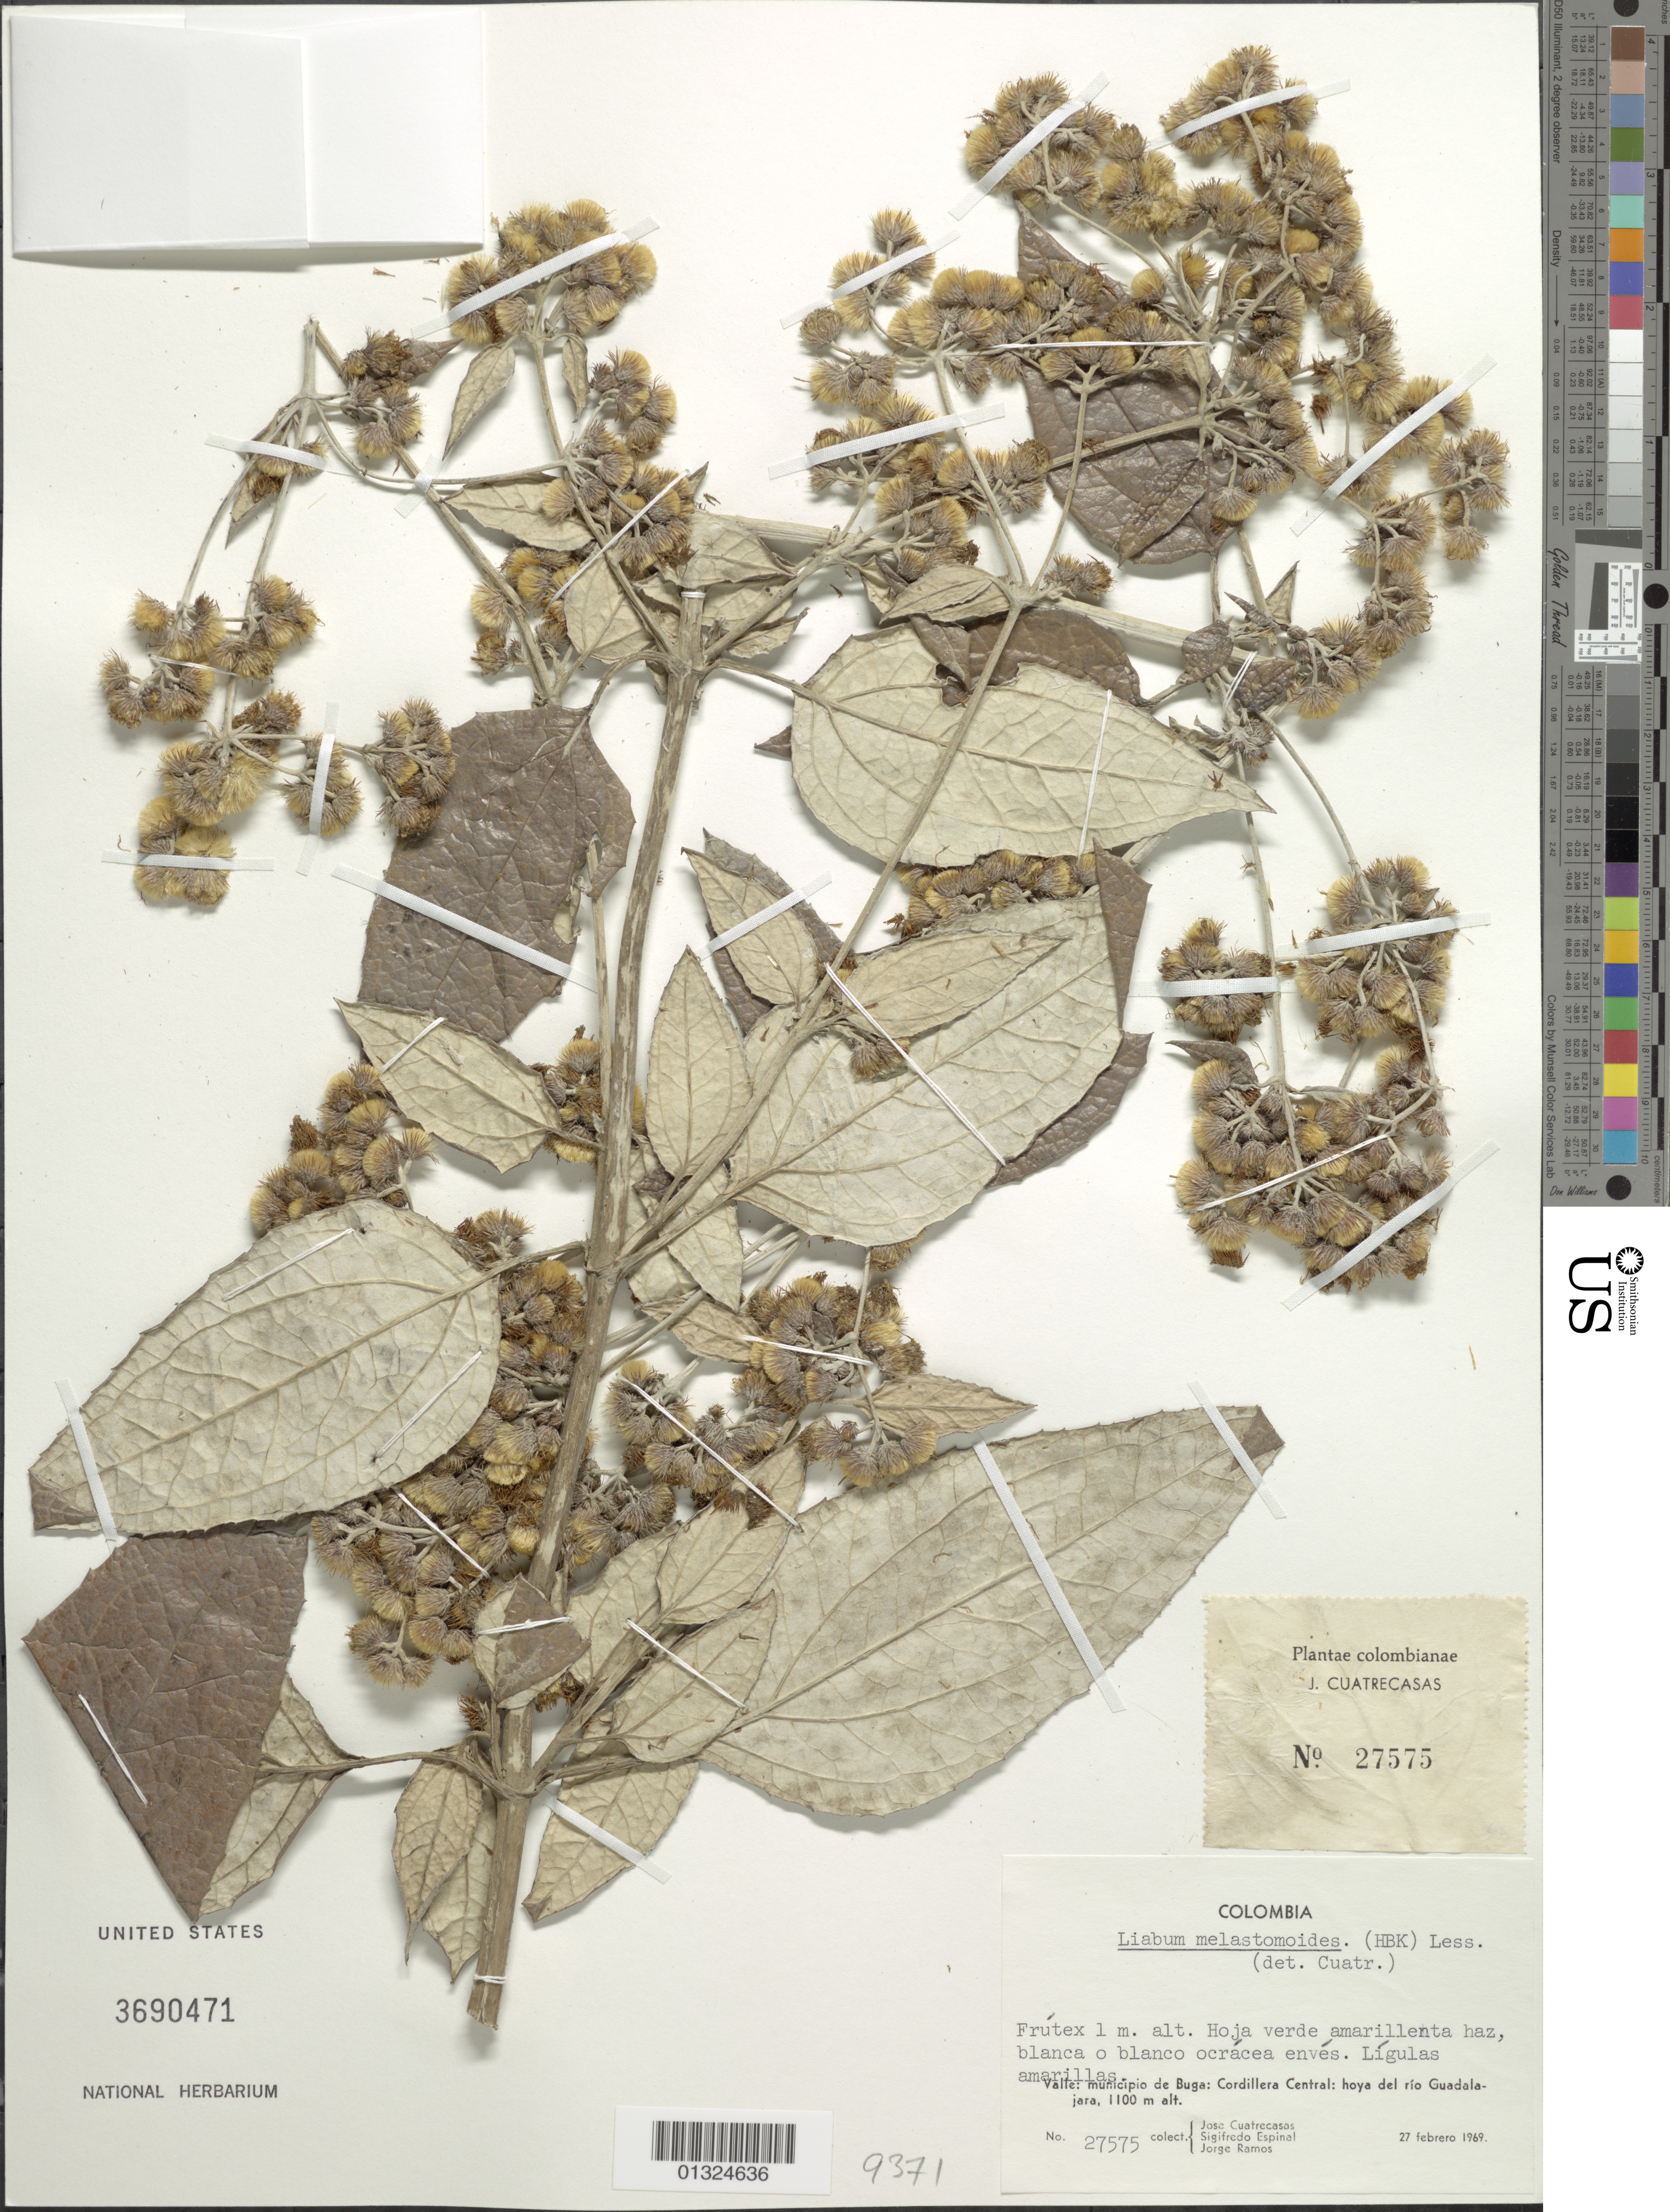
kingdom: Plantae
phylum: Tracheophyta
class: Magnoliopsida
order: Asterales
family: Asteraceae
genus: Liabum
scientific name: Liabum melastomoides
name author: (Kunth) Less.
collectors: J. Cuatrecasas, L. S. Espinal & J. Ramos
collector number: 27575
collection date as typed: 27-Feb-69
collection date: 1969-02-27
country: Colombia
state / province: Valle del Cauca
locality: Cordillera Central, hoya del Río Guadalajara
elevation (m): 2500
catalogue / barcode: US 3690471